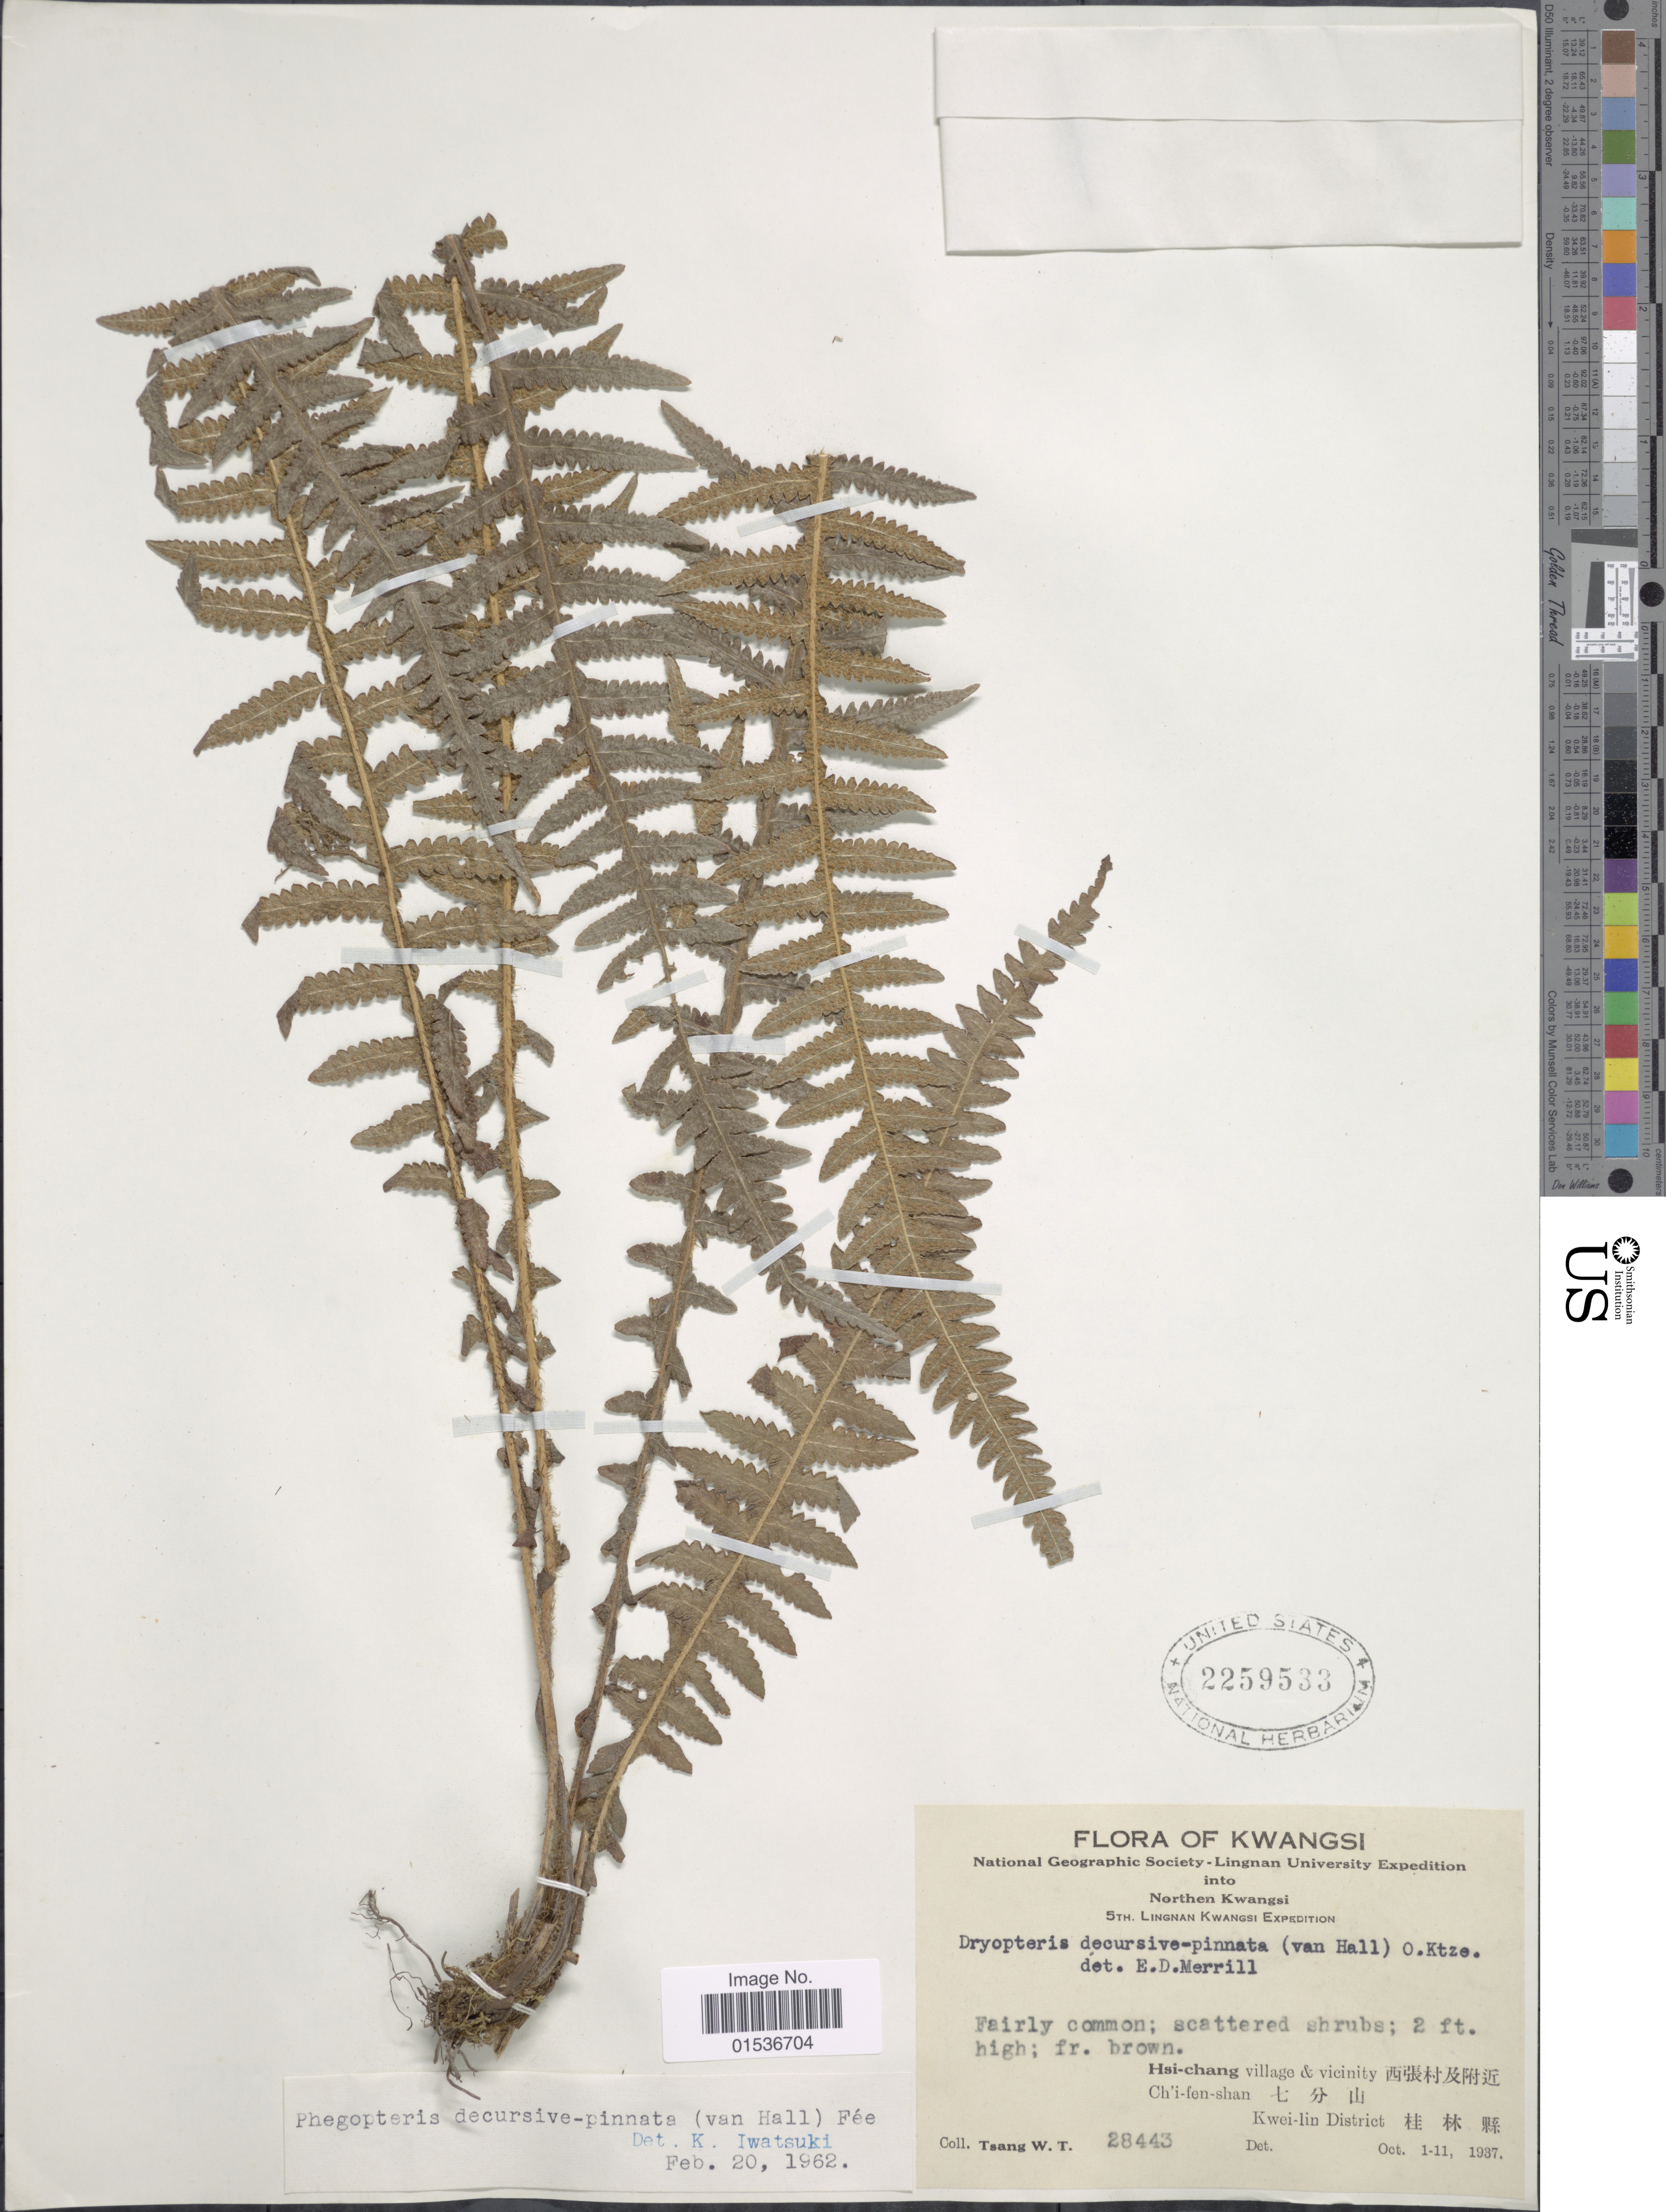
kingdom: Plantae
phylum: Tracheophyta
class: Polypodiopsida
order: Polypodiales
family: Thelypteridaceae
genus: Phegopteris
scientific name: Phegopteris decursivepinnata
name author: (H.C. Hall) Fée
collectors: W. T. Tsang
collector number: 28443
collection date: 1937-10-01/1937-10-11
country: China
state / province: Guangxi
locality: Kwasi,Northern Kwangsi, Lingnan Kwangsi. Hai-chang village & vicinity, Chi'i-fen-shan . Kewi-lin District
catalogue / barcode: US 2259533